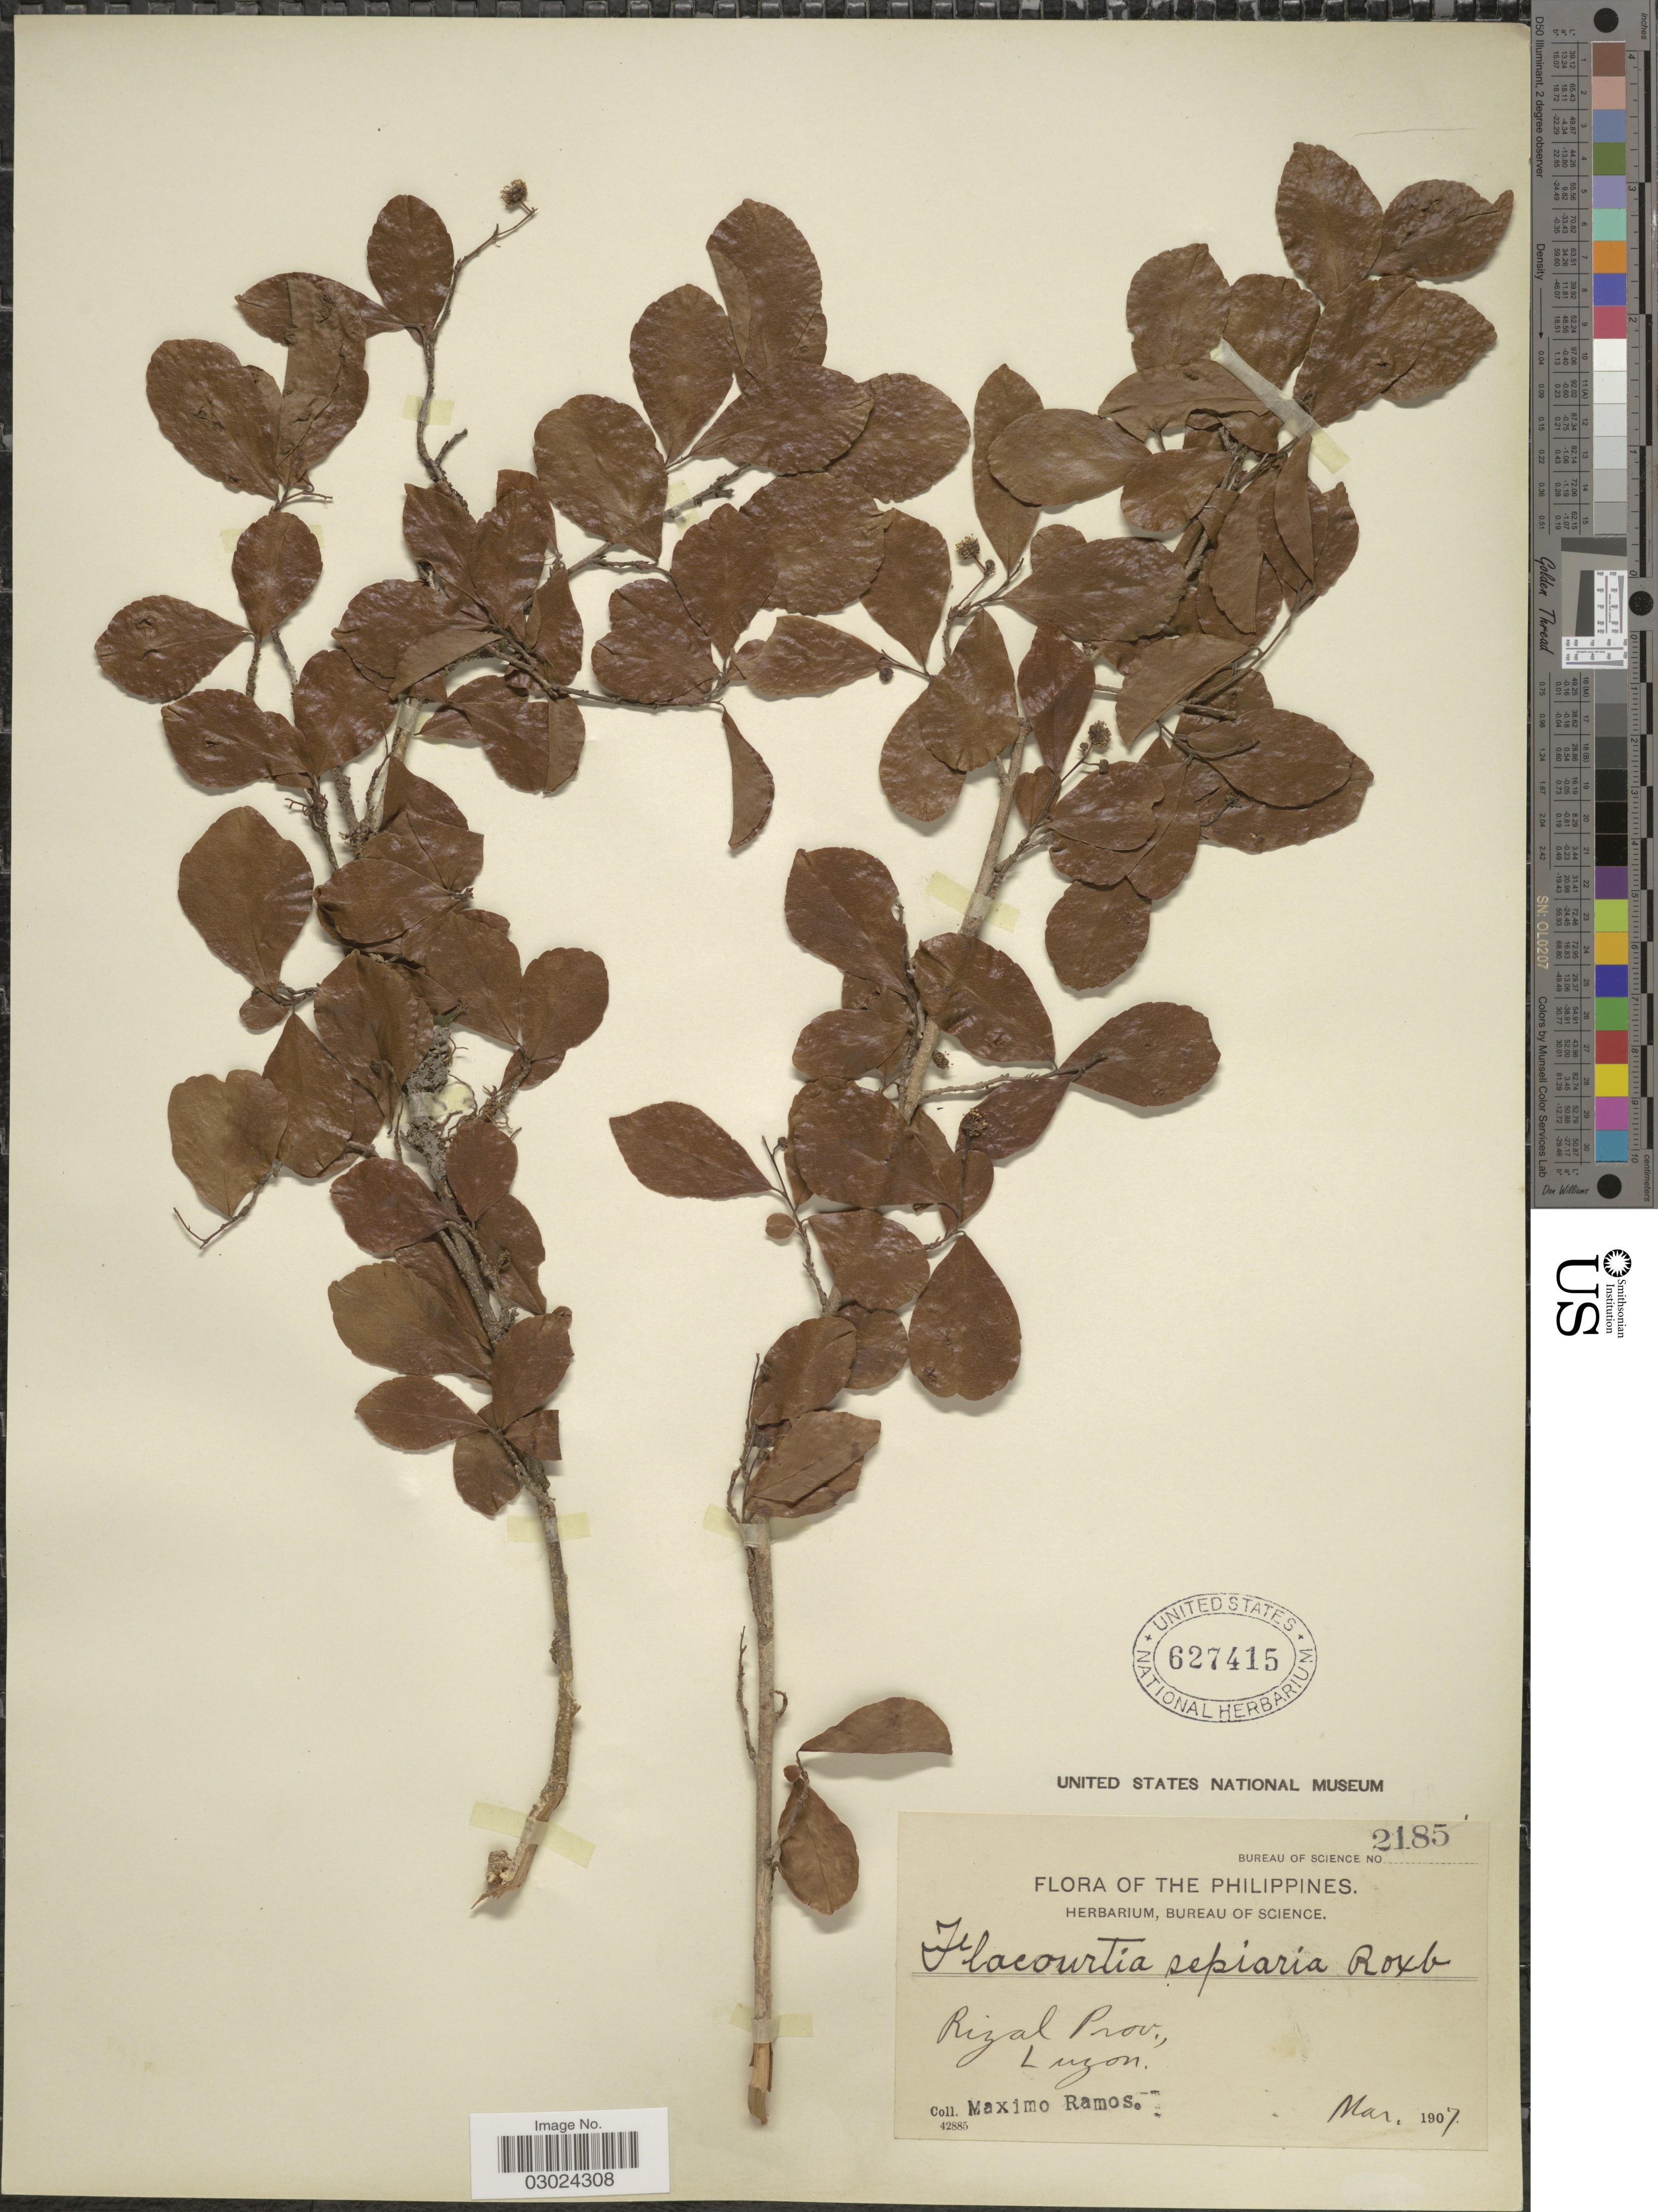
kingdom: Plantae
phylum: Tracheophyta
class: Magnoliopsida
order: Malpighiales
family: Salicaceae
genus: Flacourtia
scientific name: Flacourtia sepiaria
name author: Roxb.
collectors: M. Ramos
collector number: Bureau of Science 2185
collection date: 1907-03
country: Philippines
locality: Rizal Prov., Luzon.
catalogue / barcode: US 627415